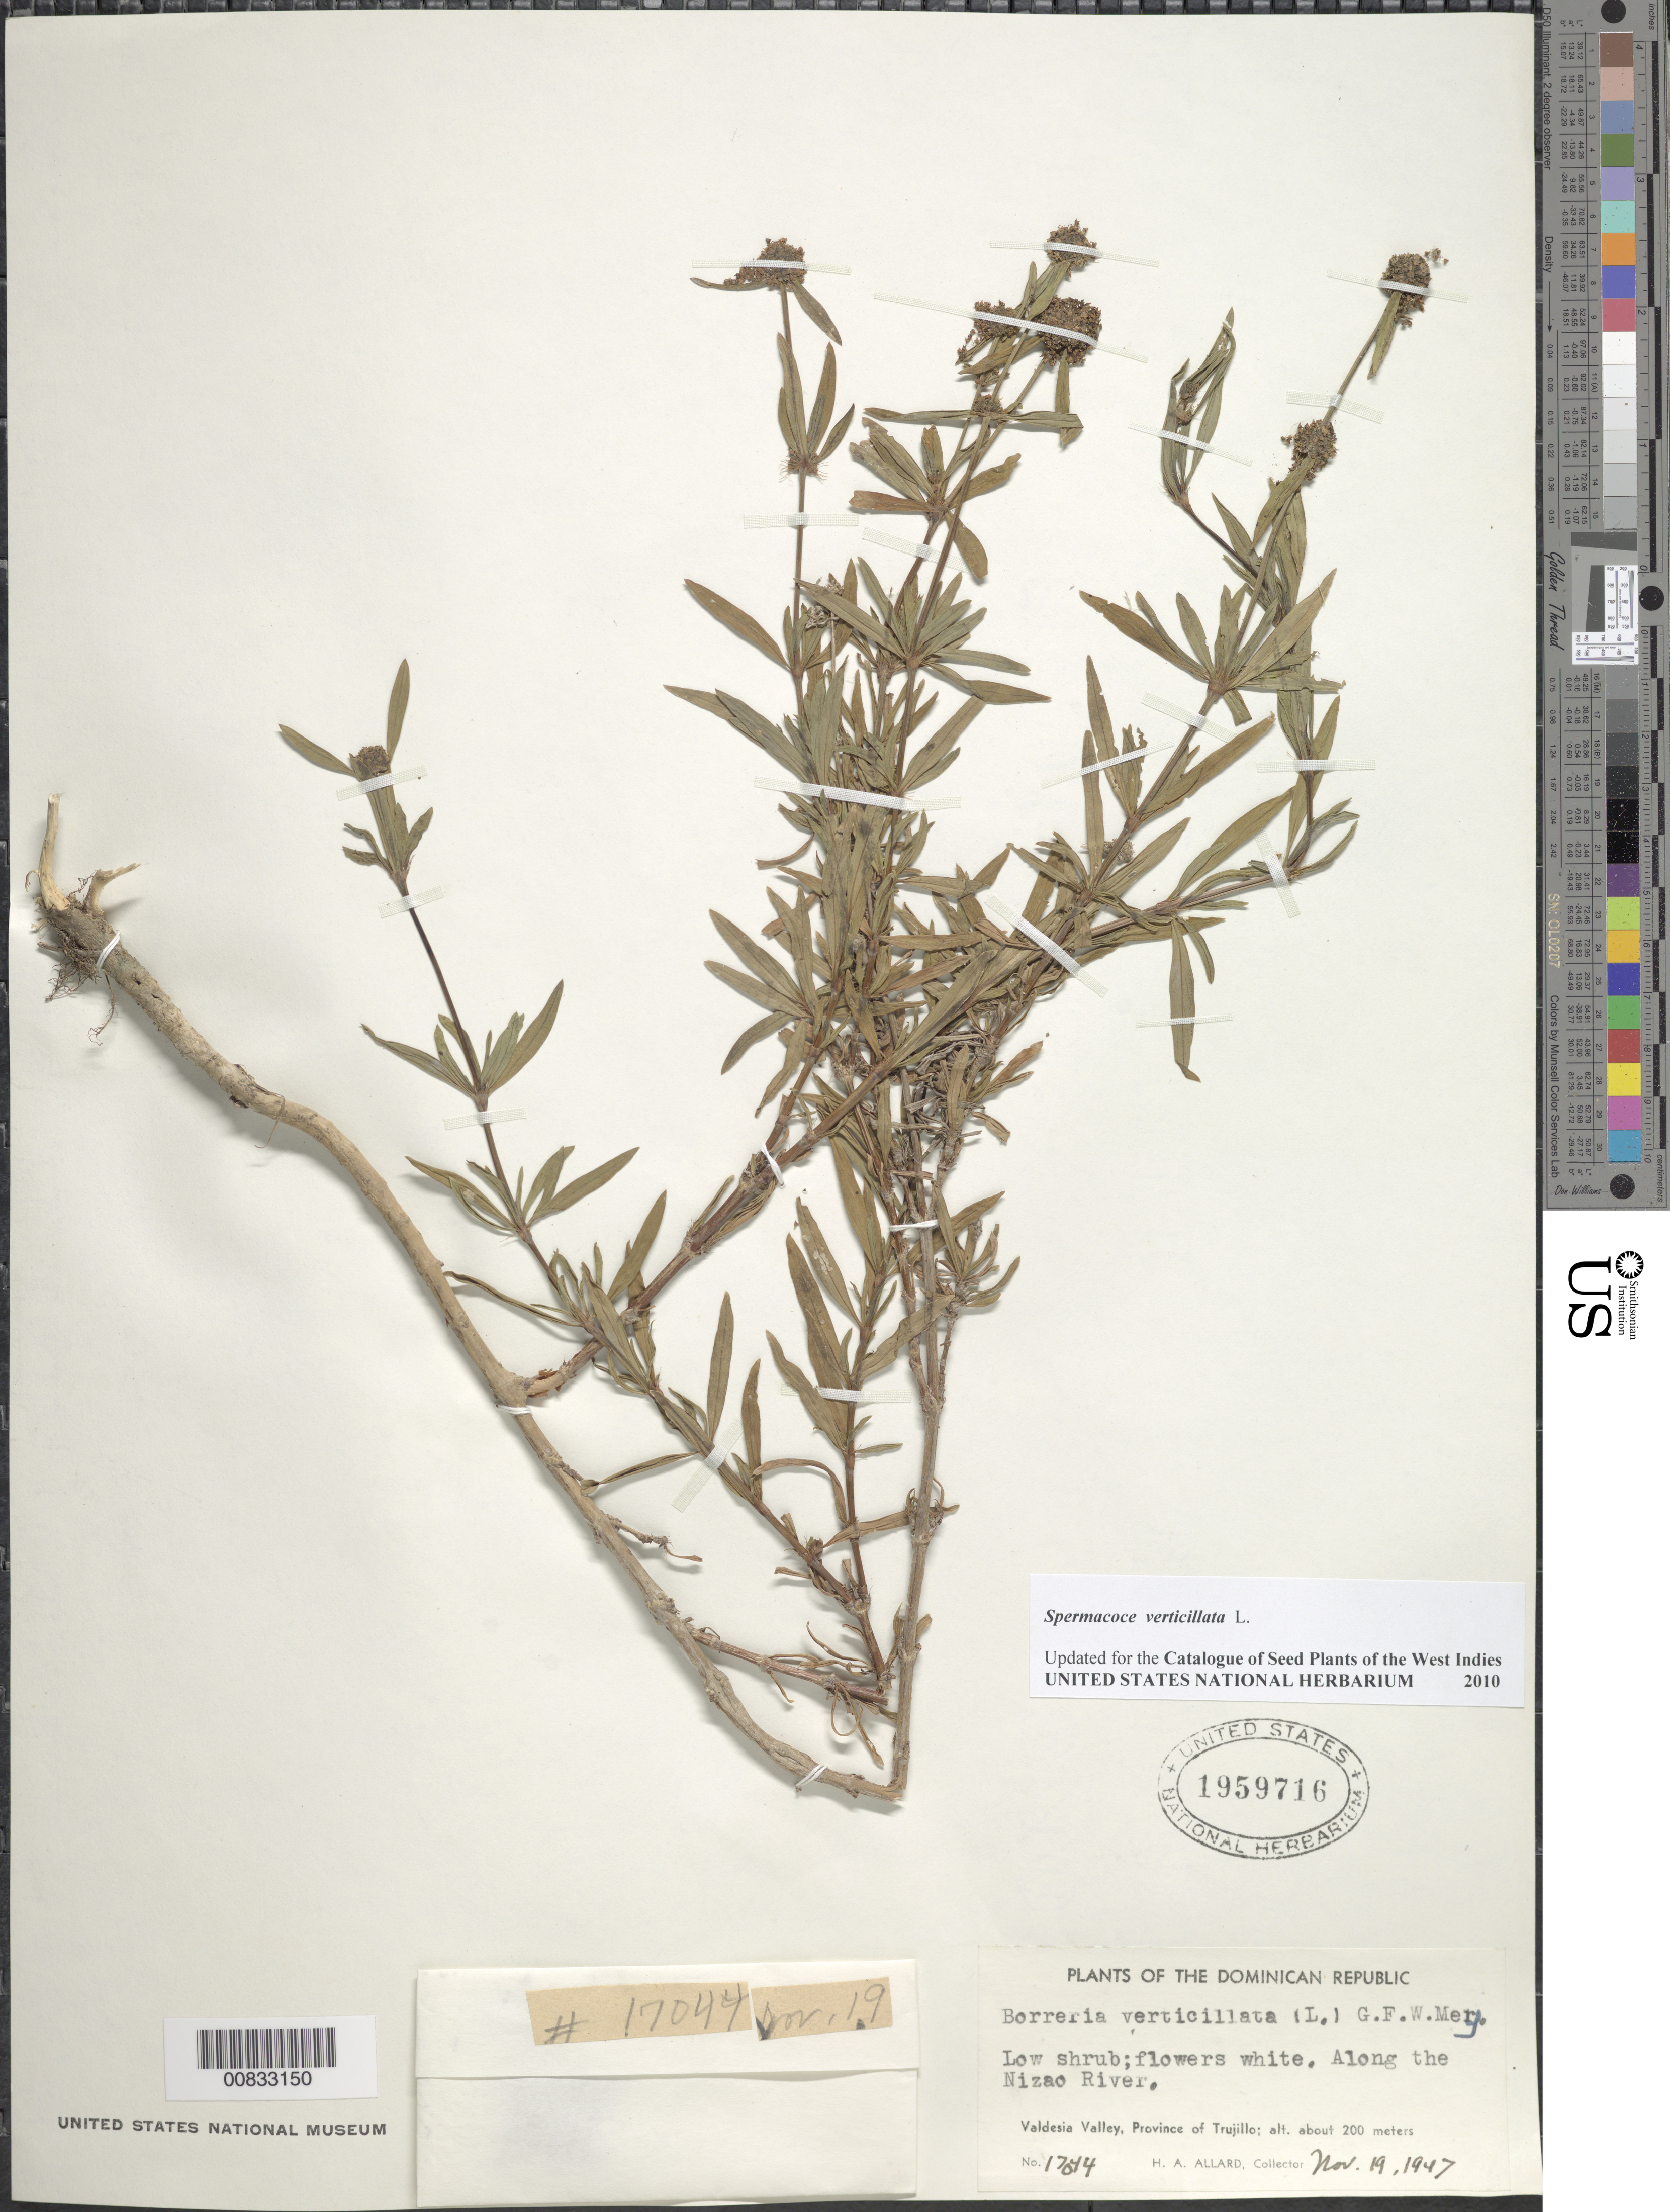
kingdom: Plantae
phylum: Tracheophyta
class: Magnoliopsida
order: Gentianales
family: Rubiaceae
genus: Spermacoce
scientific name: Spermacoce verticillata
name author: L.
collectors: H. A. Allard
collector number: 17044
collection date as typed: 19 Nov 1947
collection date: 1947-11-19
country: Dominican Republic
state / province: San Cristobal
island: Hispaniola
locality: Valdesia Valley, along Nizao River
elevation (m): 200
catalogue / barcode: US 1959716